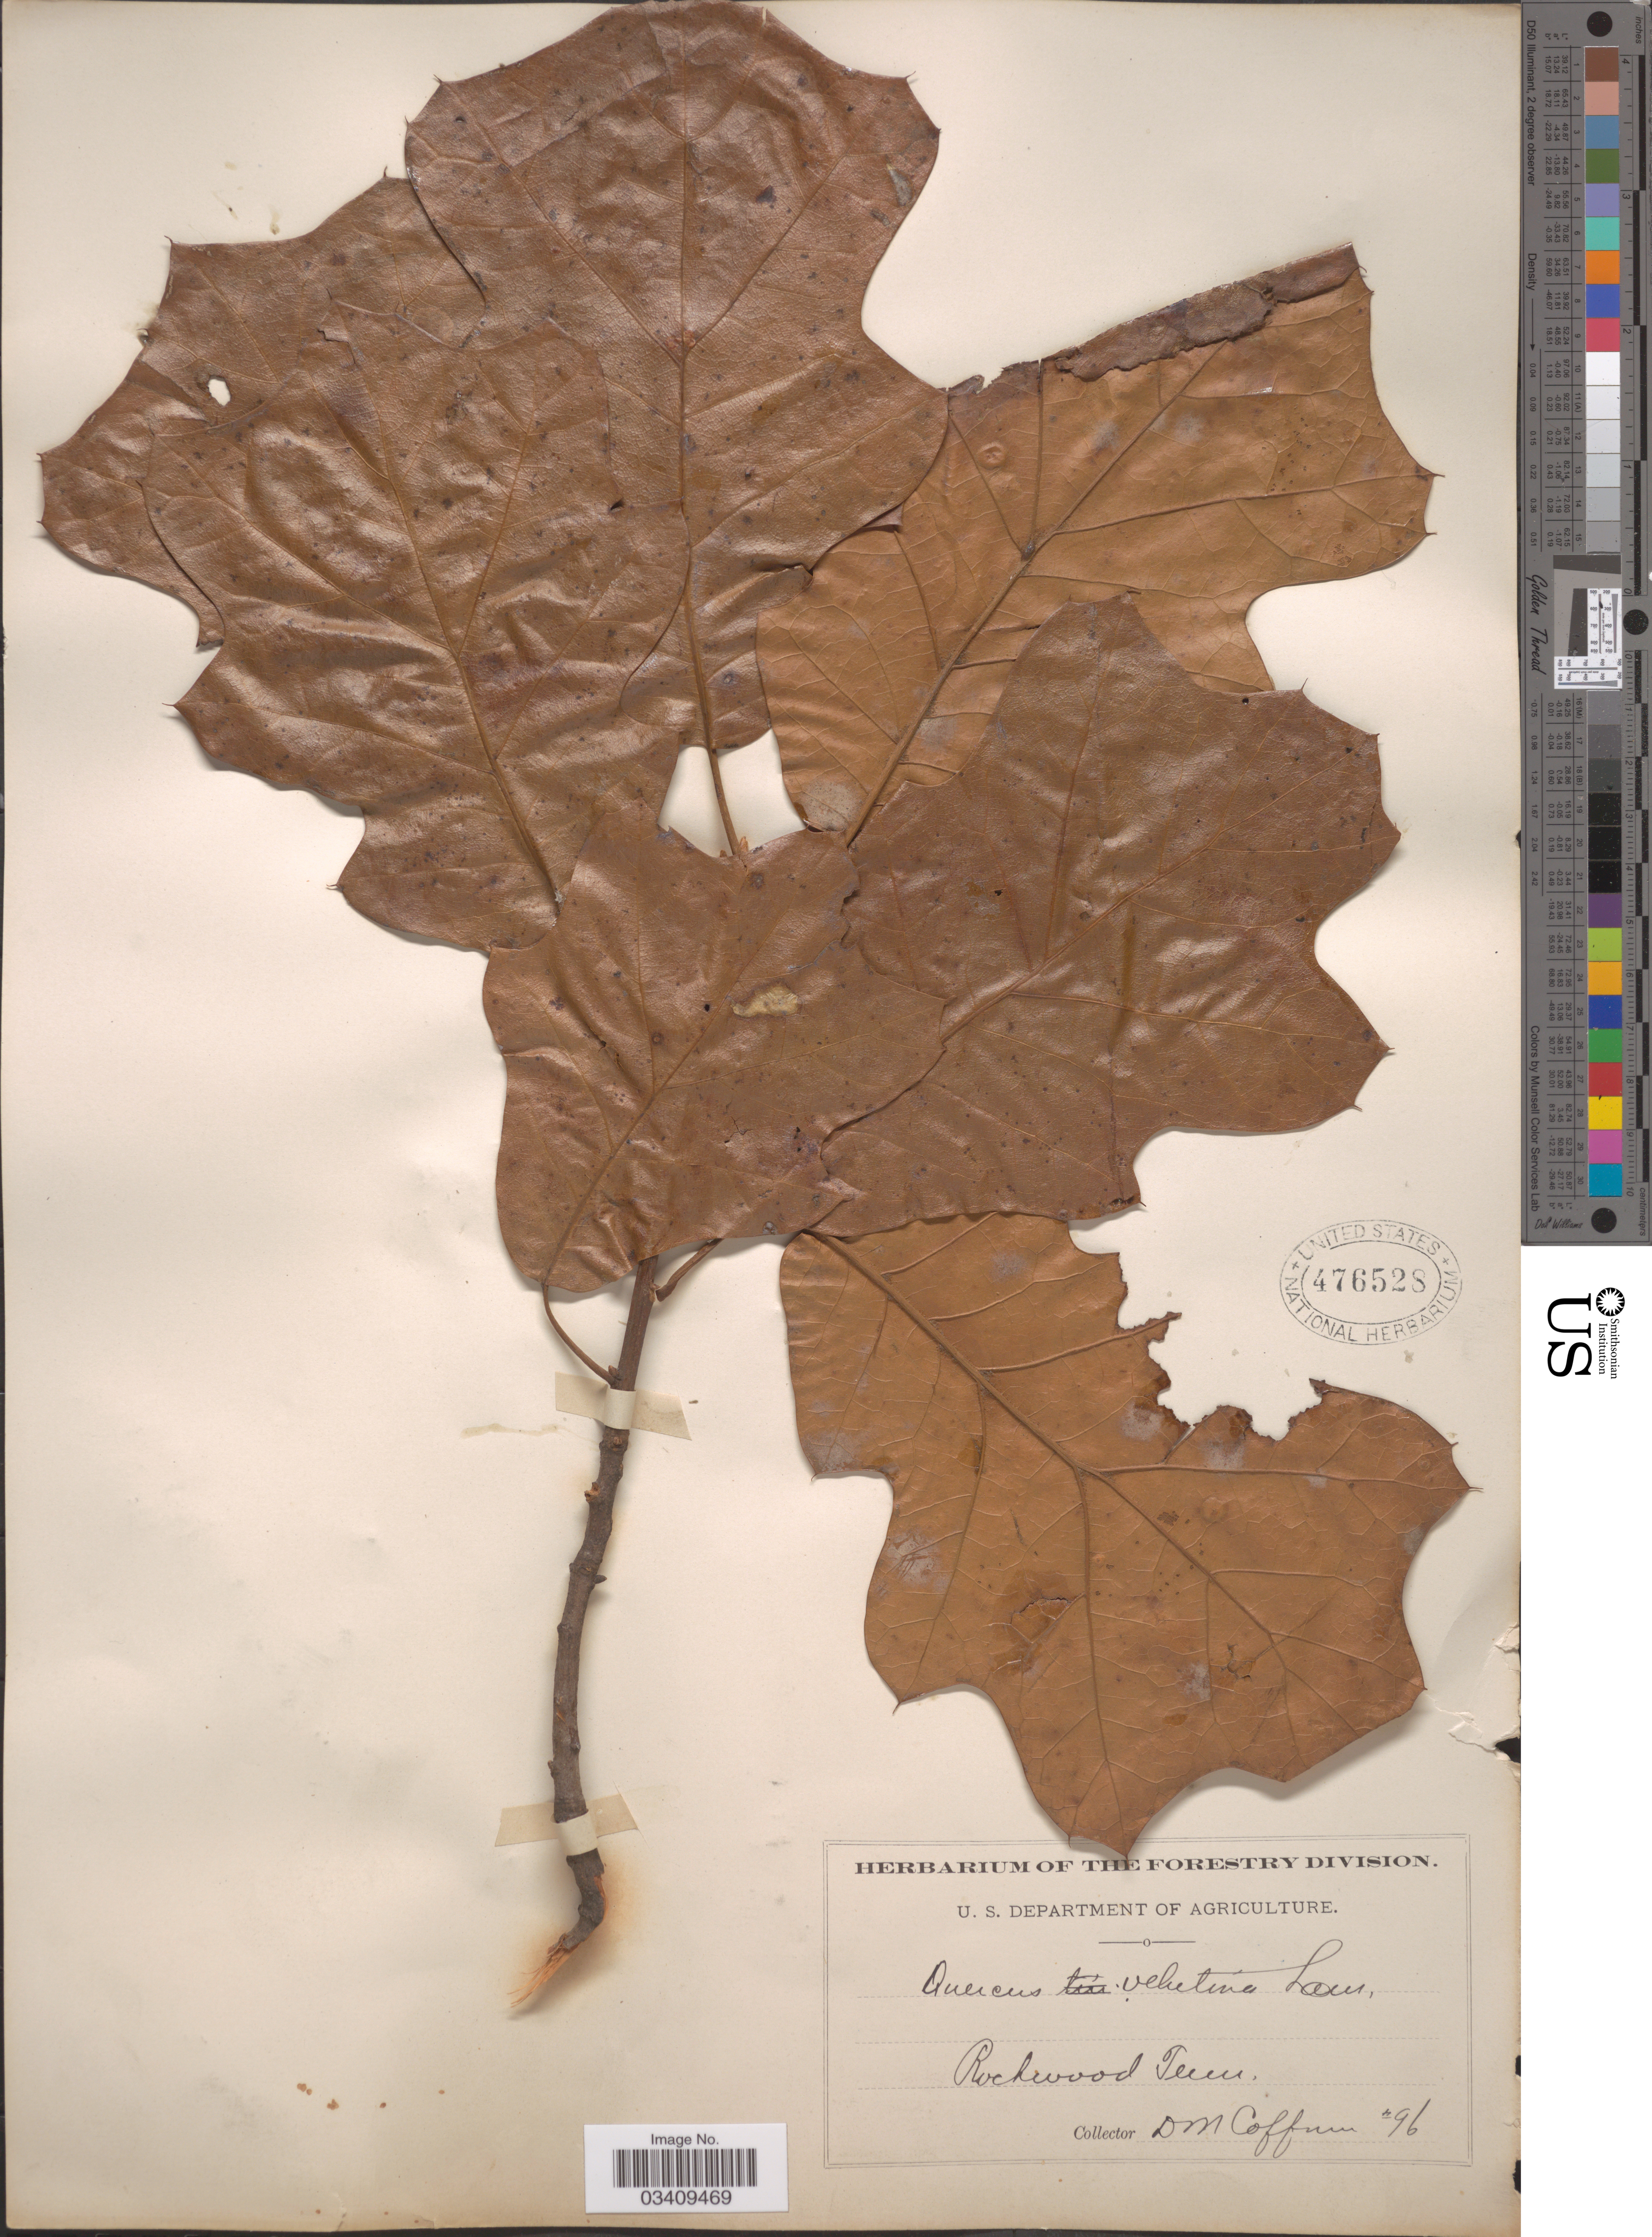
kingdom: Plantae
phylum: Tracheophyta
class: Magnoliopsida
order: Fagales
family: Fagaceae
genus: Quercus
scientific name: Quercus velutina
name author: Lam.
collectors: D. M. Coffman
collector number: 96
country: United States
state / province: Tennessee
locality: Rockwood.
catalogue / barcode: US 476528